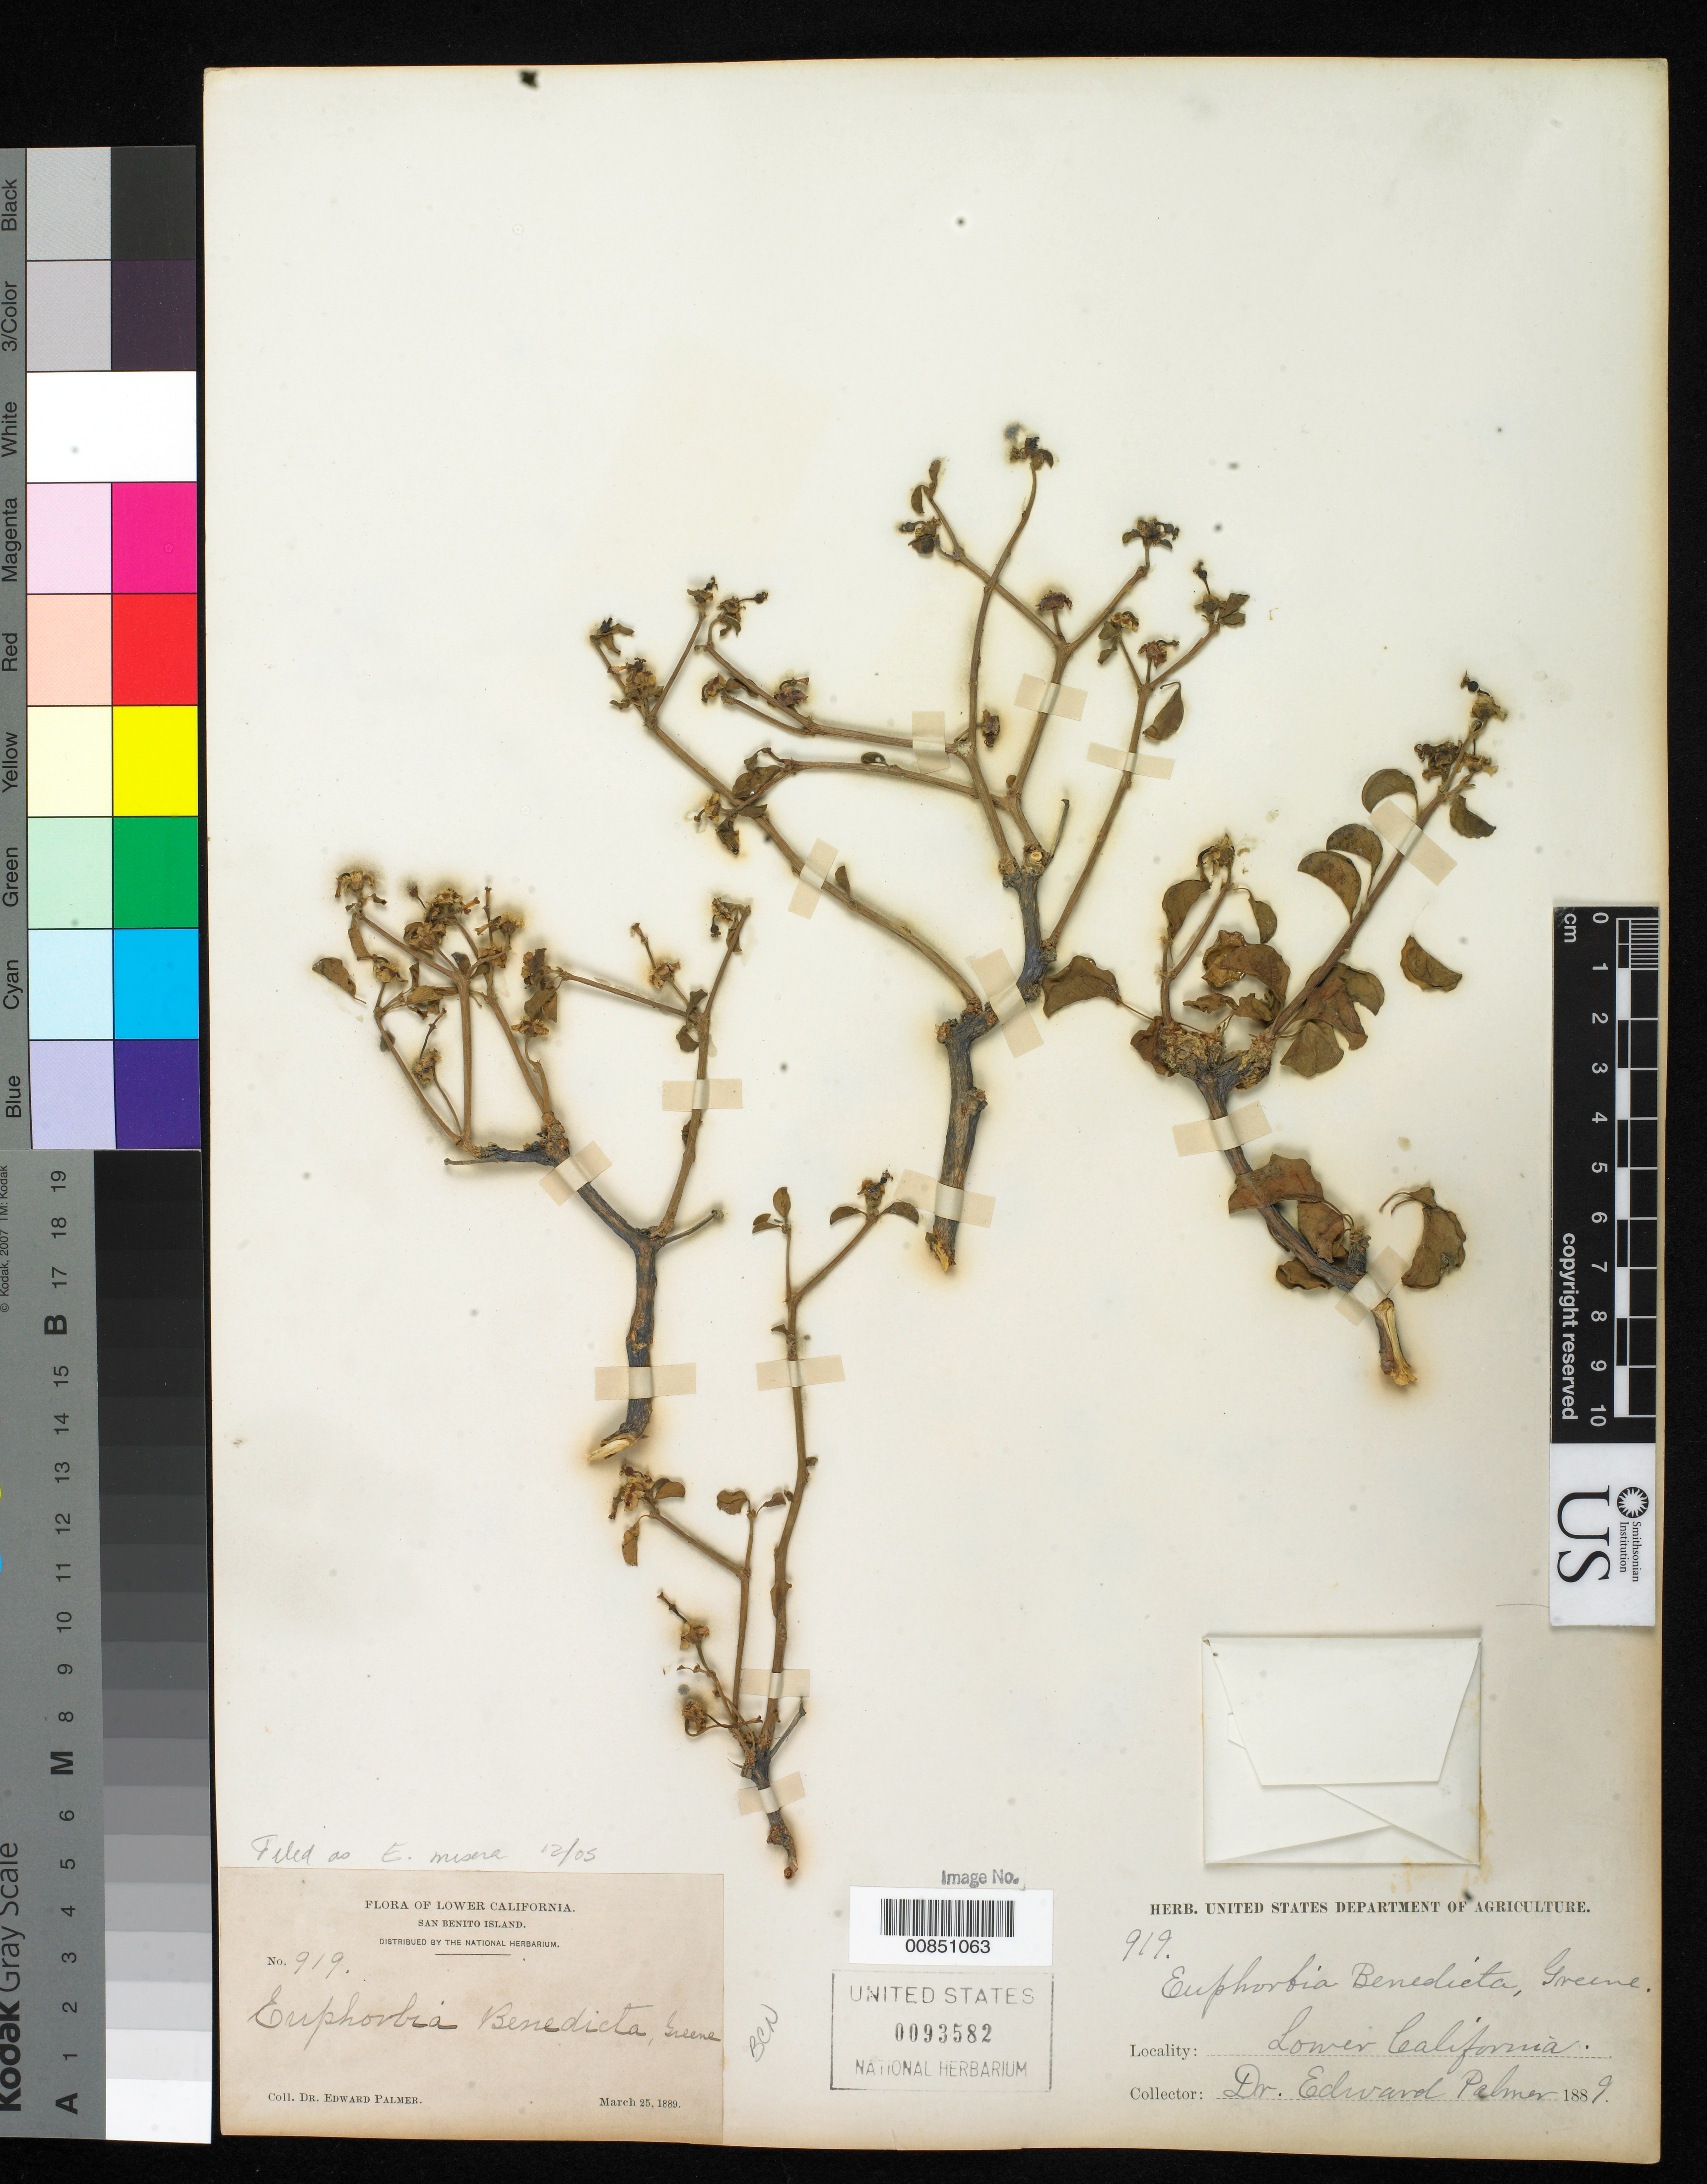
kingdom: Plantae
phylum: Tracheophyta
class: Magnoliopsida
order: Malpighiales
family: Euphorbiaceae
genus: Euphorbia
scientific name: Euphorbia misera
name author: Benth.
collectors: E. Palmer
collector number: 919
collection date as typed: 25 Mar 1889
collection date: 1889-03-25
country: Mexico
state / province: Baja California Norte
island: San Benito I.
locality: San Benito Island, Baja California.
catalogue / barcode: US 93582